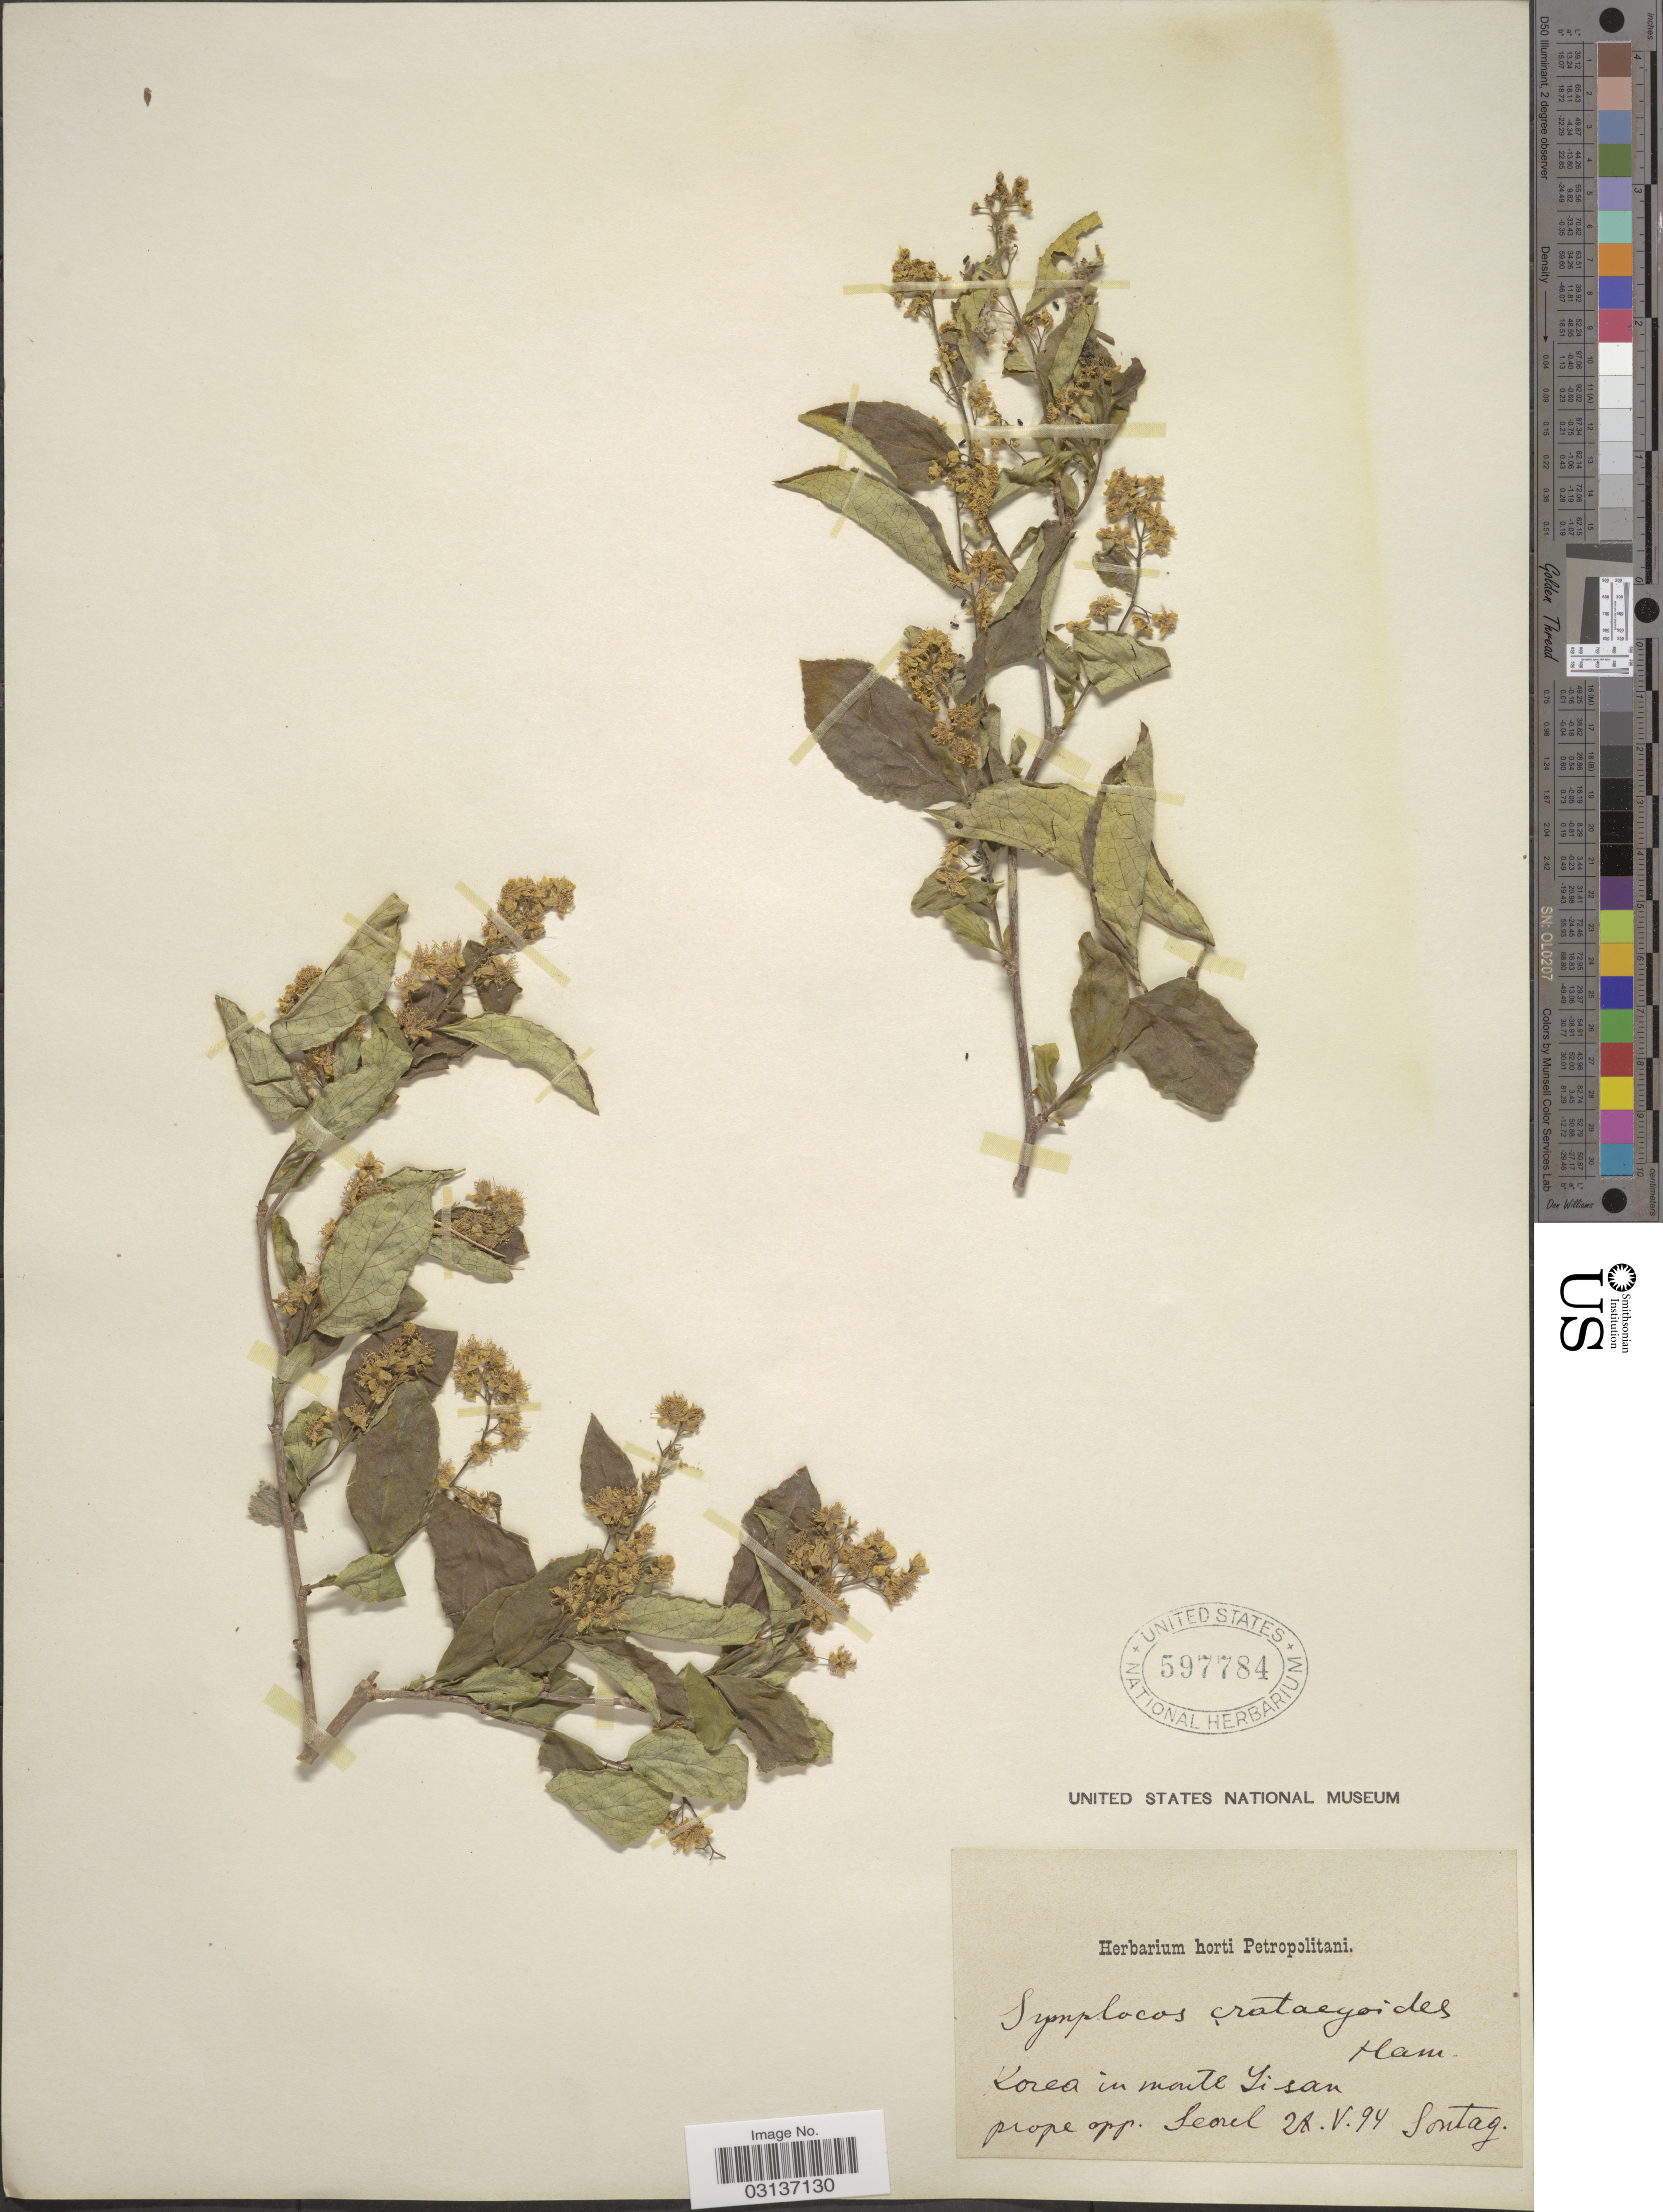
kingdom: Plantae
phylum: Tracheophyta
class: Magnoliopsida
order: Ericales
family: Symplocaceae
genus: Symplocos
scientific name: Symplocos paniculata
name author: Miq.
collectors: -. Sontag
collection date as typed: Transcribed d/m/y: 28/5/94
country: South Korea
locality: In monte Yi san prope opp. Seoul.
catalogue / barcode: US 597784